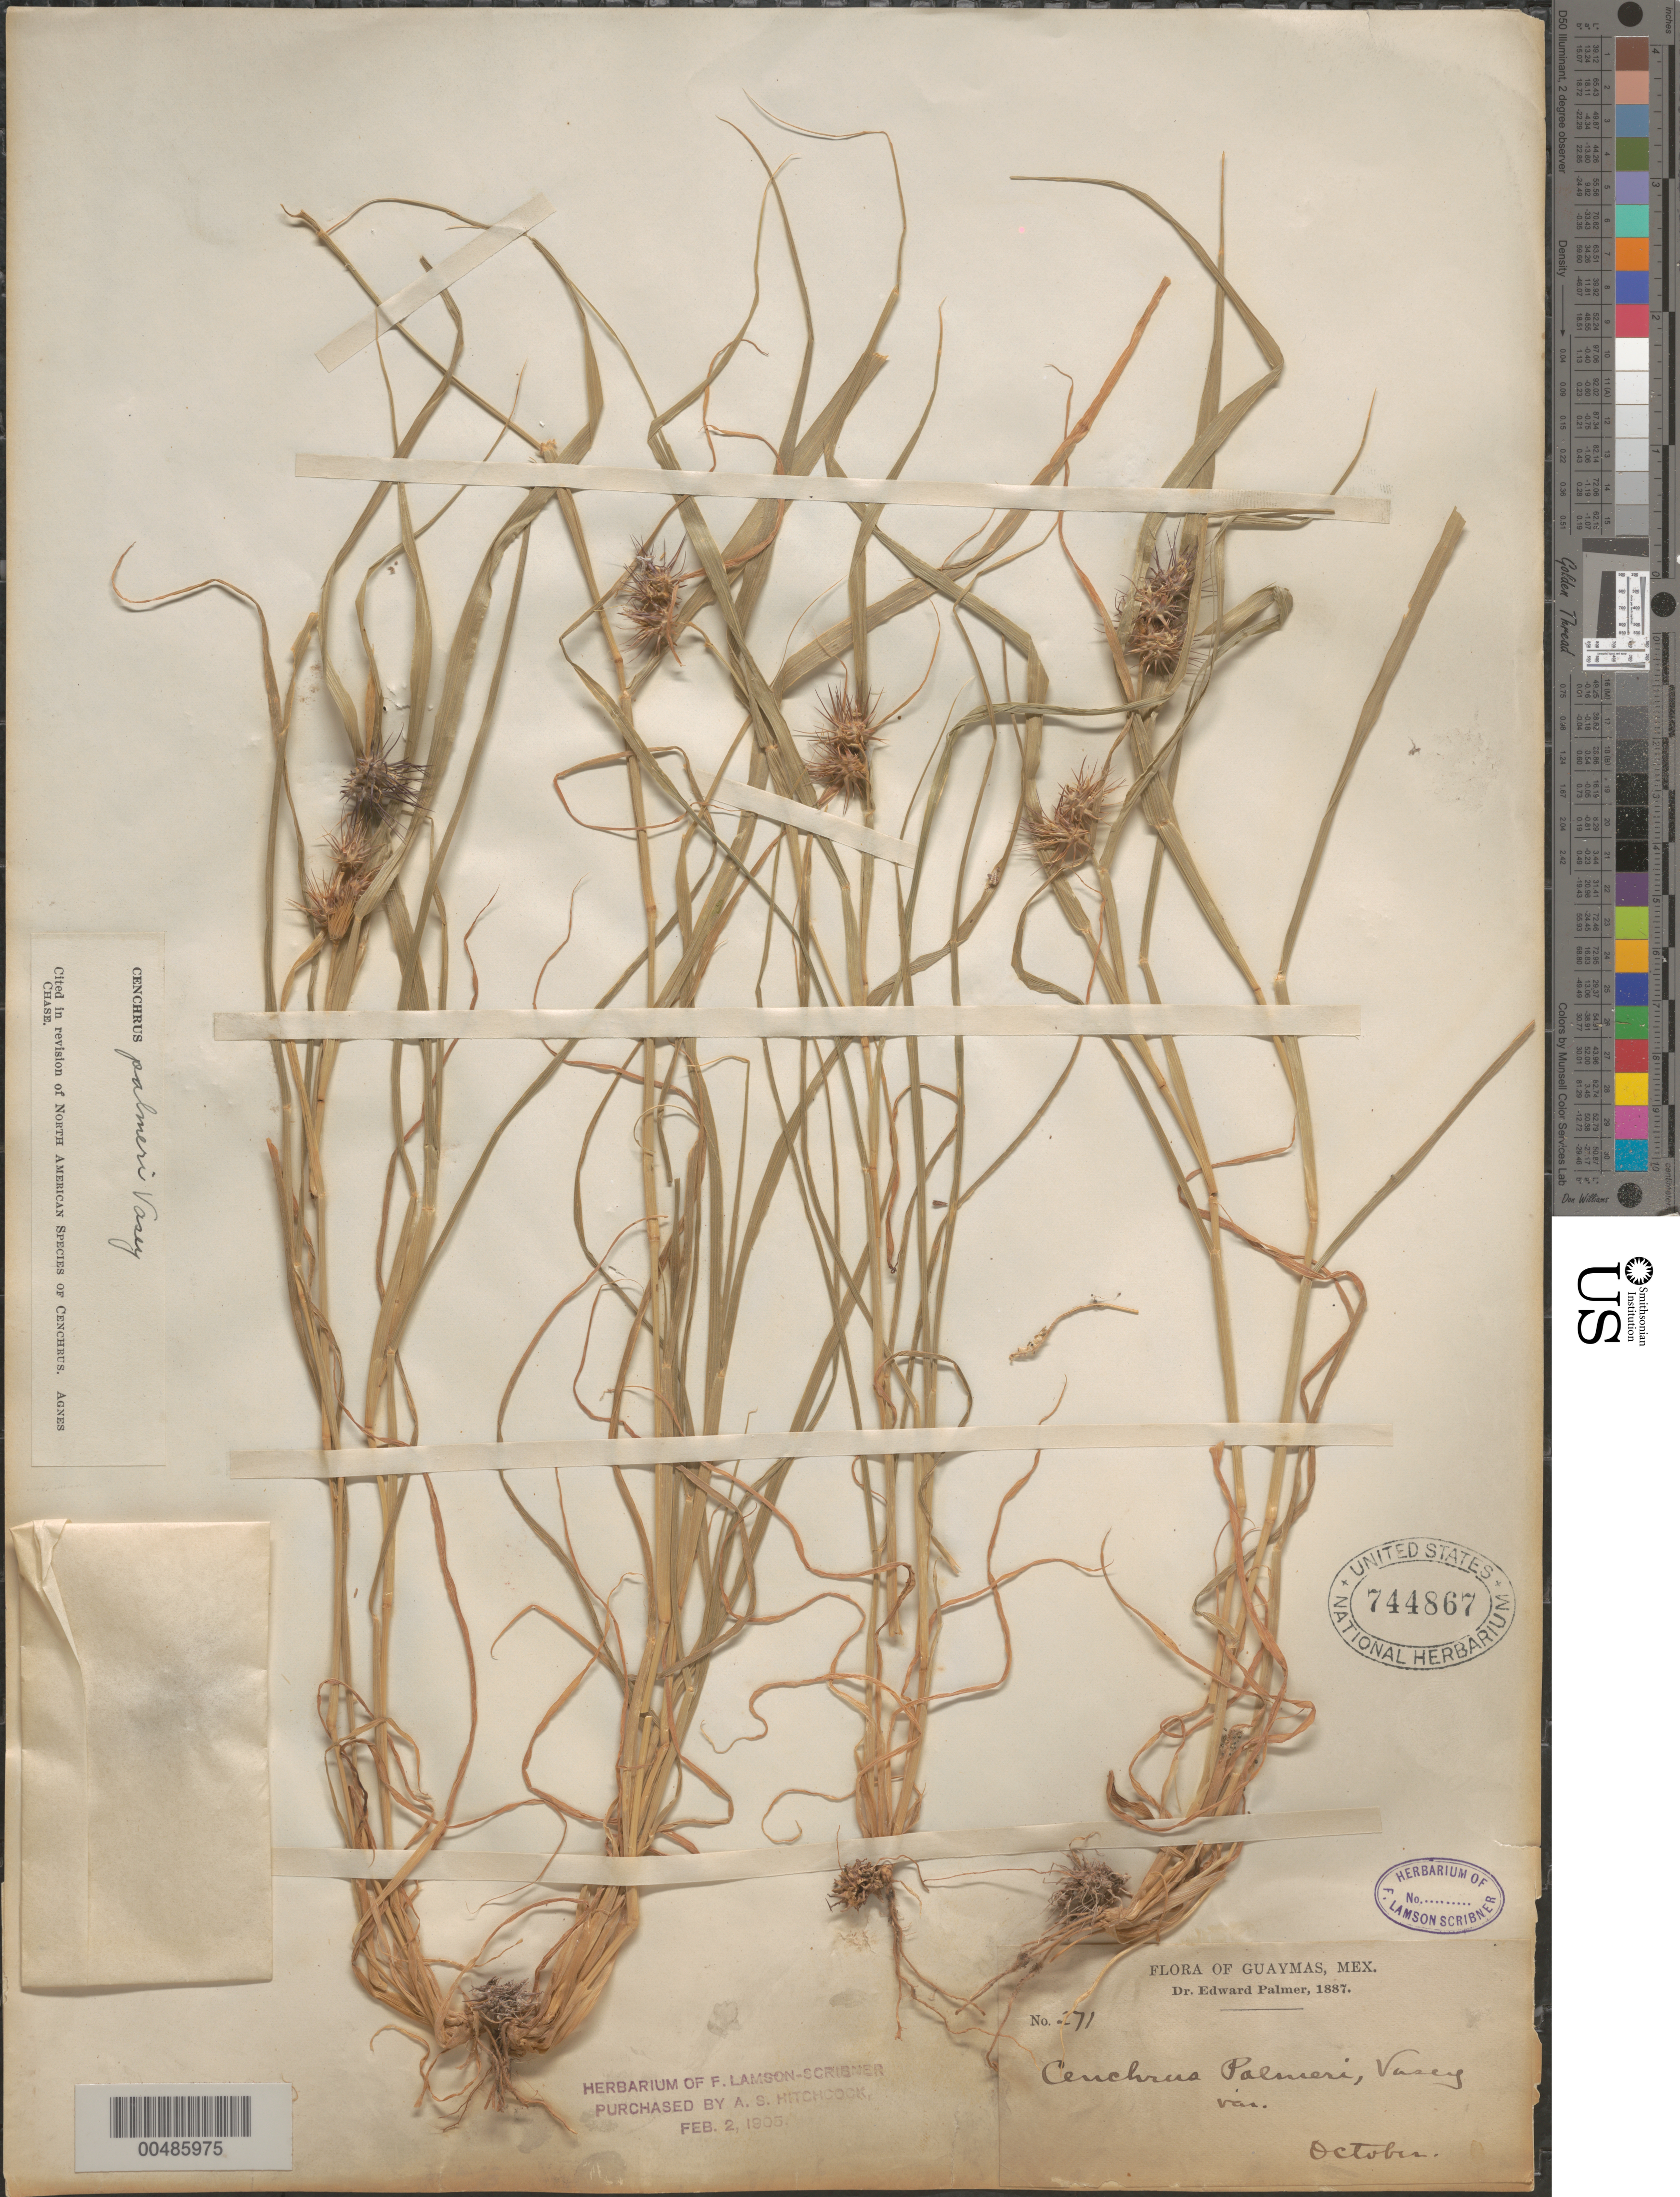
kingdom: Plantae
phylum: Tracheophyta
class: Liliopsida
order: Poales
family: Poaceae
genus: Cenchrus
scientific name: Cenchrus palmeri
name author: Vasey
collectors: E. Palmer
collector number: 271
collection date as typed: Oct 1887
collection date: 1887-10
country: Mexico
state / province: Sonora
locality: Guaymas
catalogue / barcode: US 744867